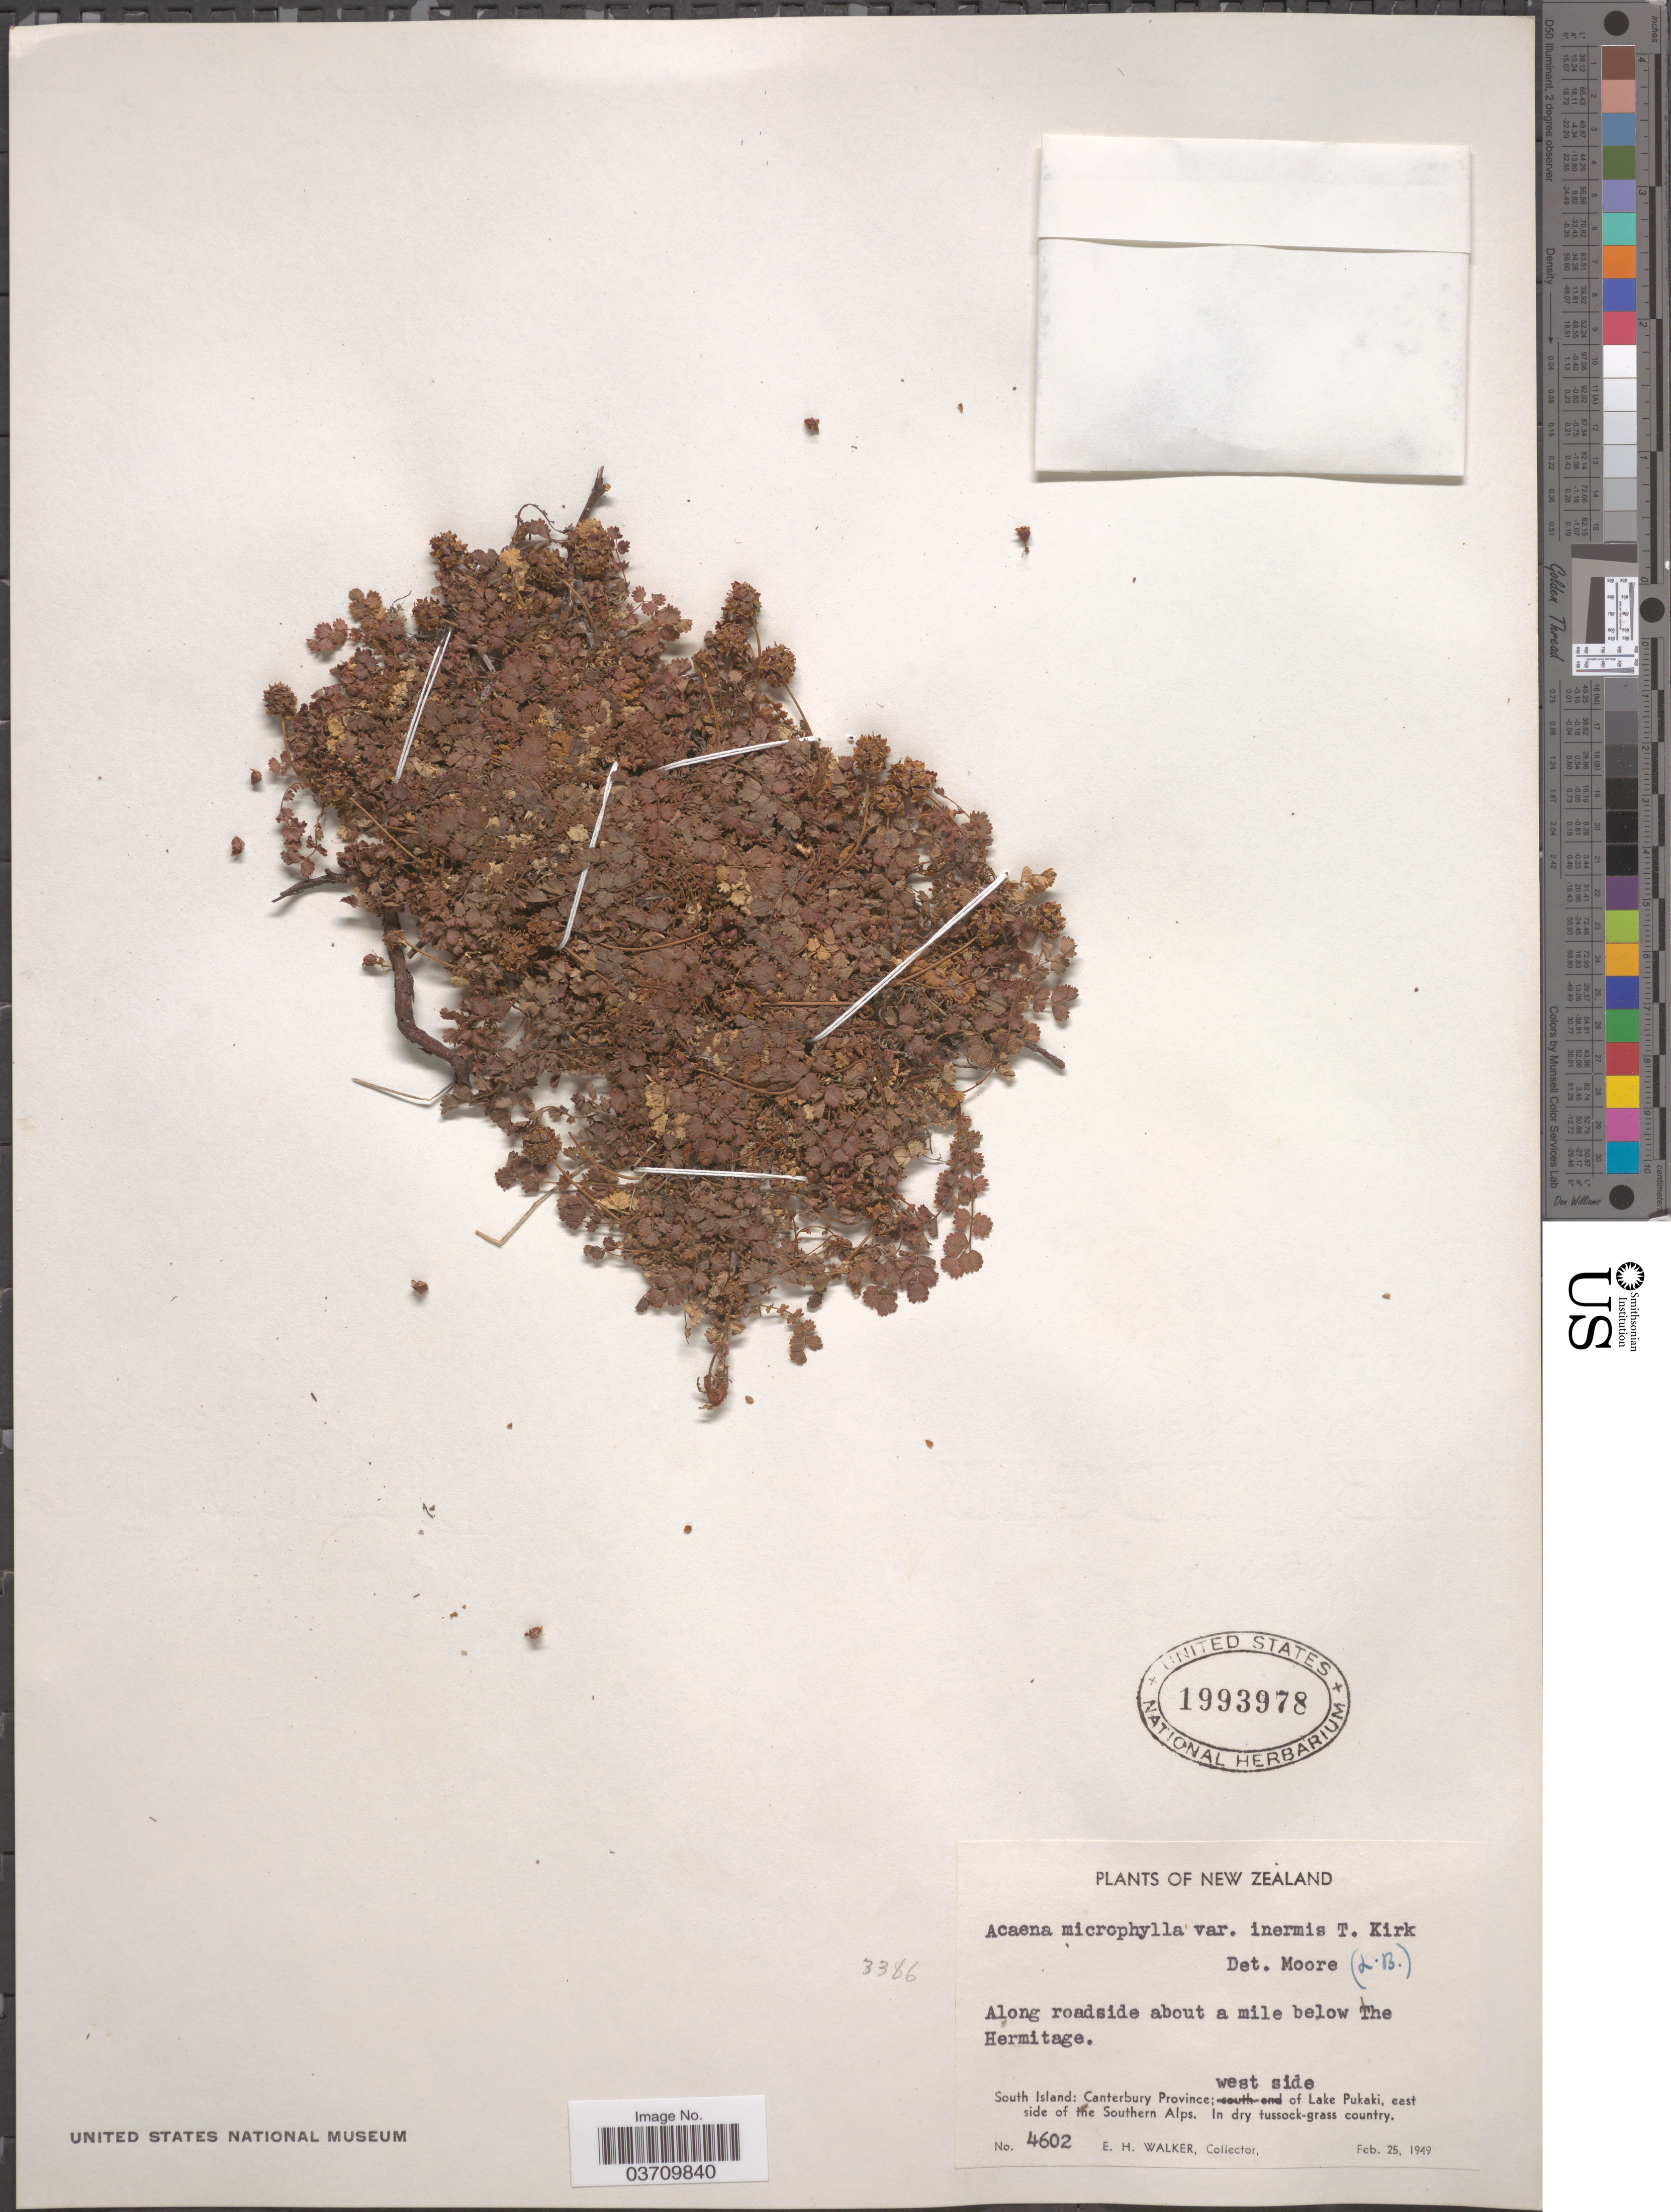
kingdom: Plantae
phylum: Tracheophyta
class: Magnoliopsida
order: Rosales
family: Rosaceae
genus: Acaena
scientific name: Acaena microphylla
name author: Hook. f.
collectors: E. H. Walker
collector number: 4602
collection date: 1949-02-25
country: New Zealand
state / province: Canterbury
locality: Along roadside about a mile below The Hermitage. South Island: west side of Lake Pukaki, east side of the Southern Alps.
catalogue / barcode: US 1993978